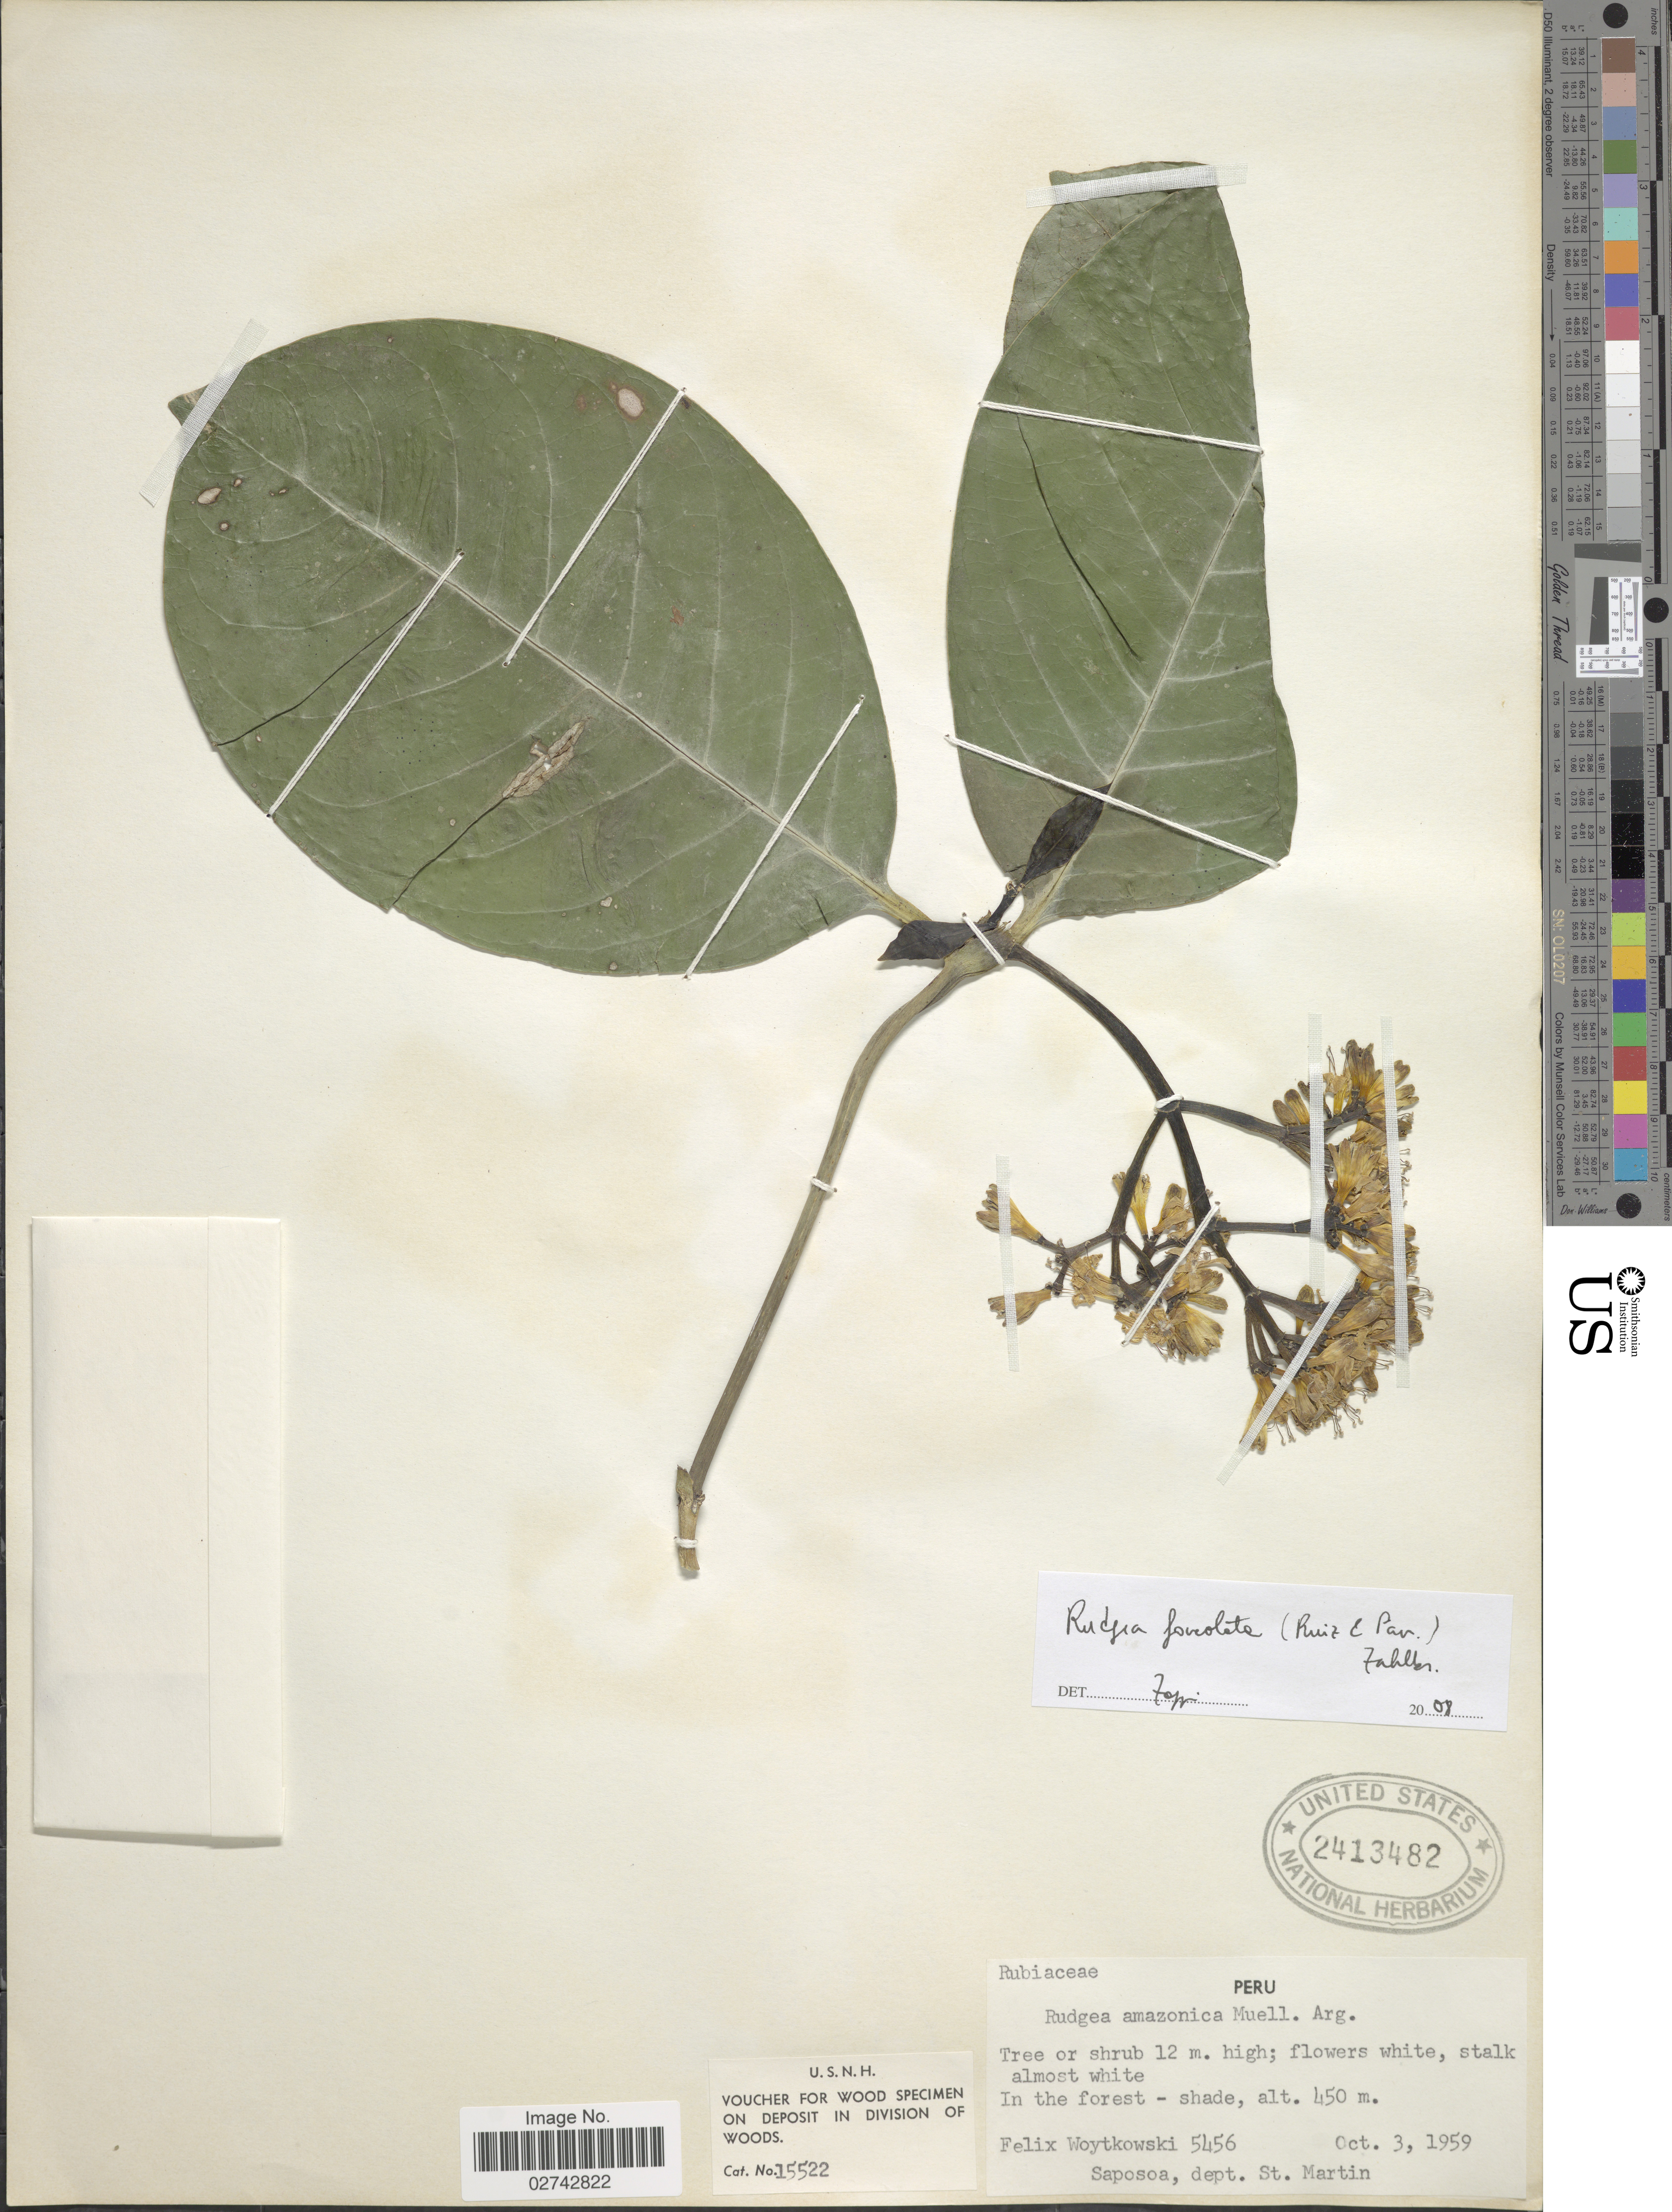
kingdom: Plantae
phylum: Tracheophyta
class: Magnoliopsida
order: Gentianales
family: Rubiaceae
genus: Rudgea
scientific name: Rudgea foveolata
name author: (Ruiz & Pav.) Zahlbr.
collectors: F. Woytkowski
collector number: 5456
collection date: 1959-10-03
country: Peru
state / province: San Martín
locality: Saposoa, dept. St. Martin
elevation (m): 450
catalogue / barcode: US 2413482